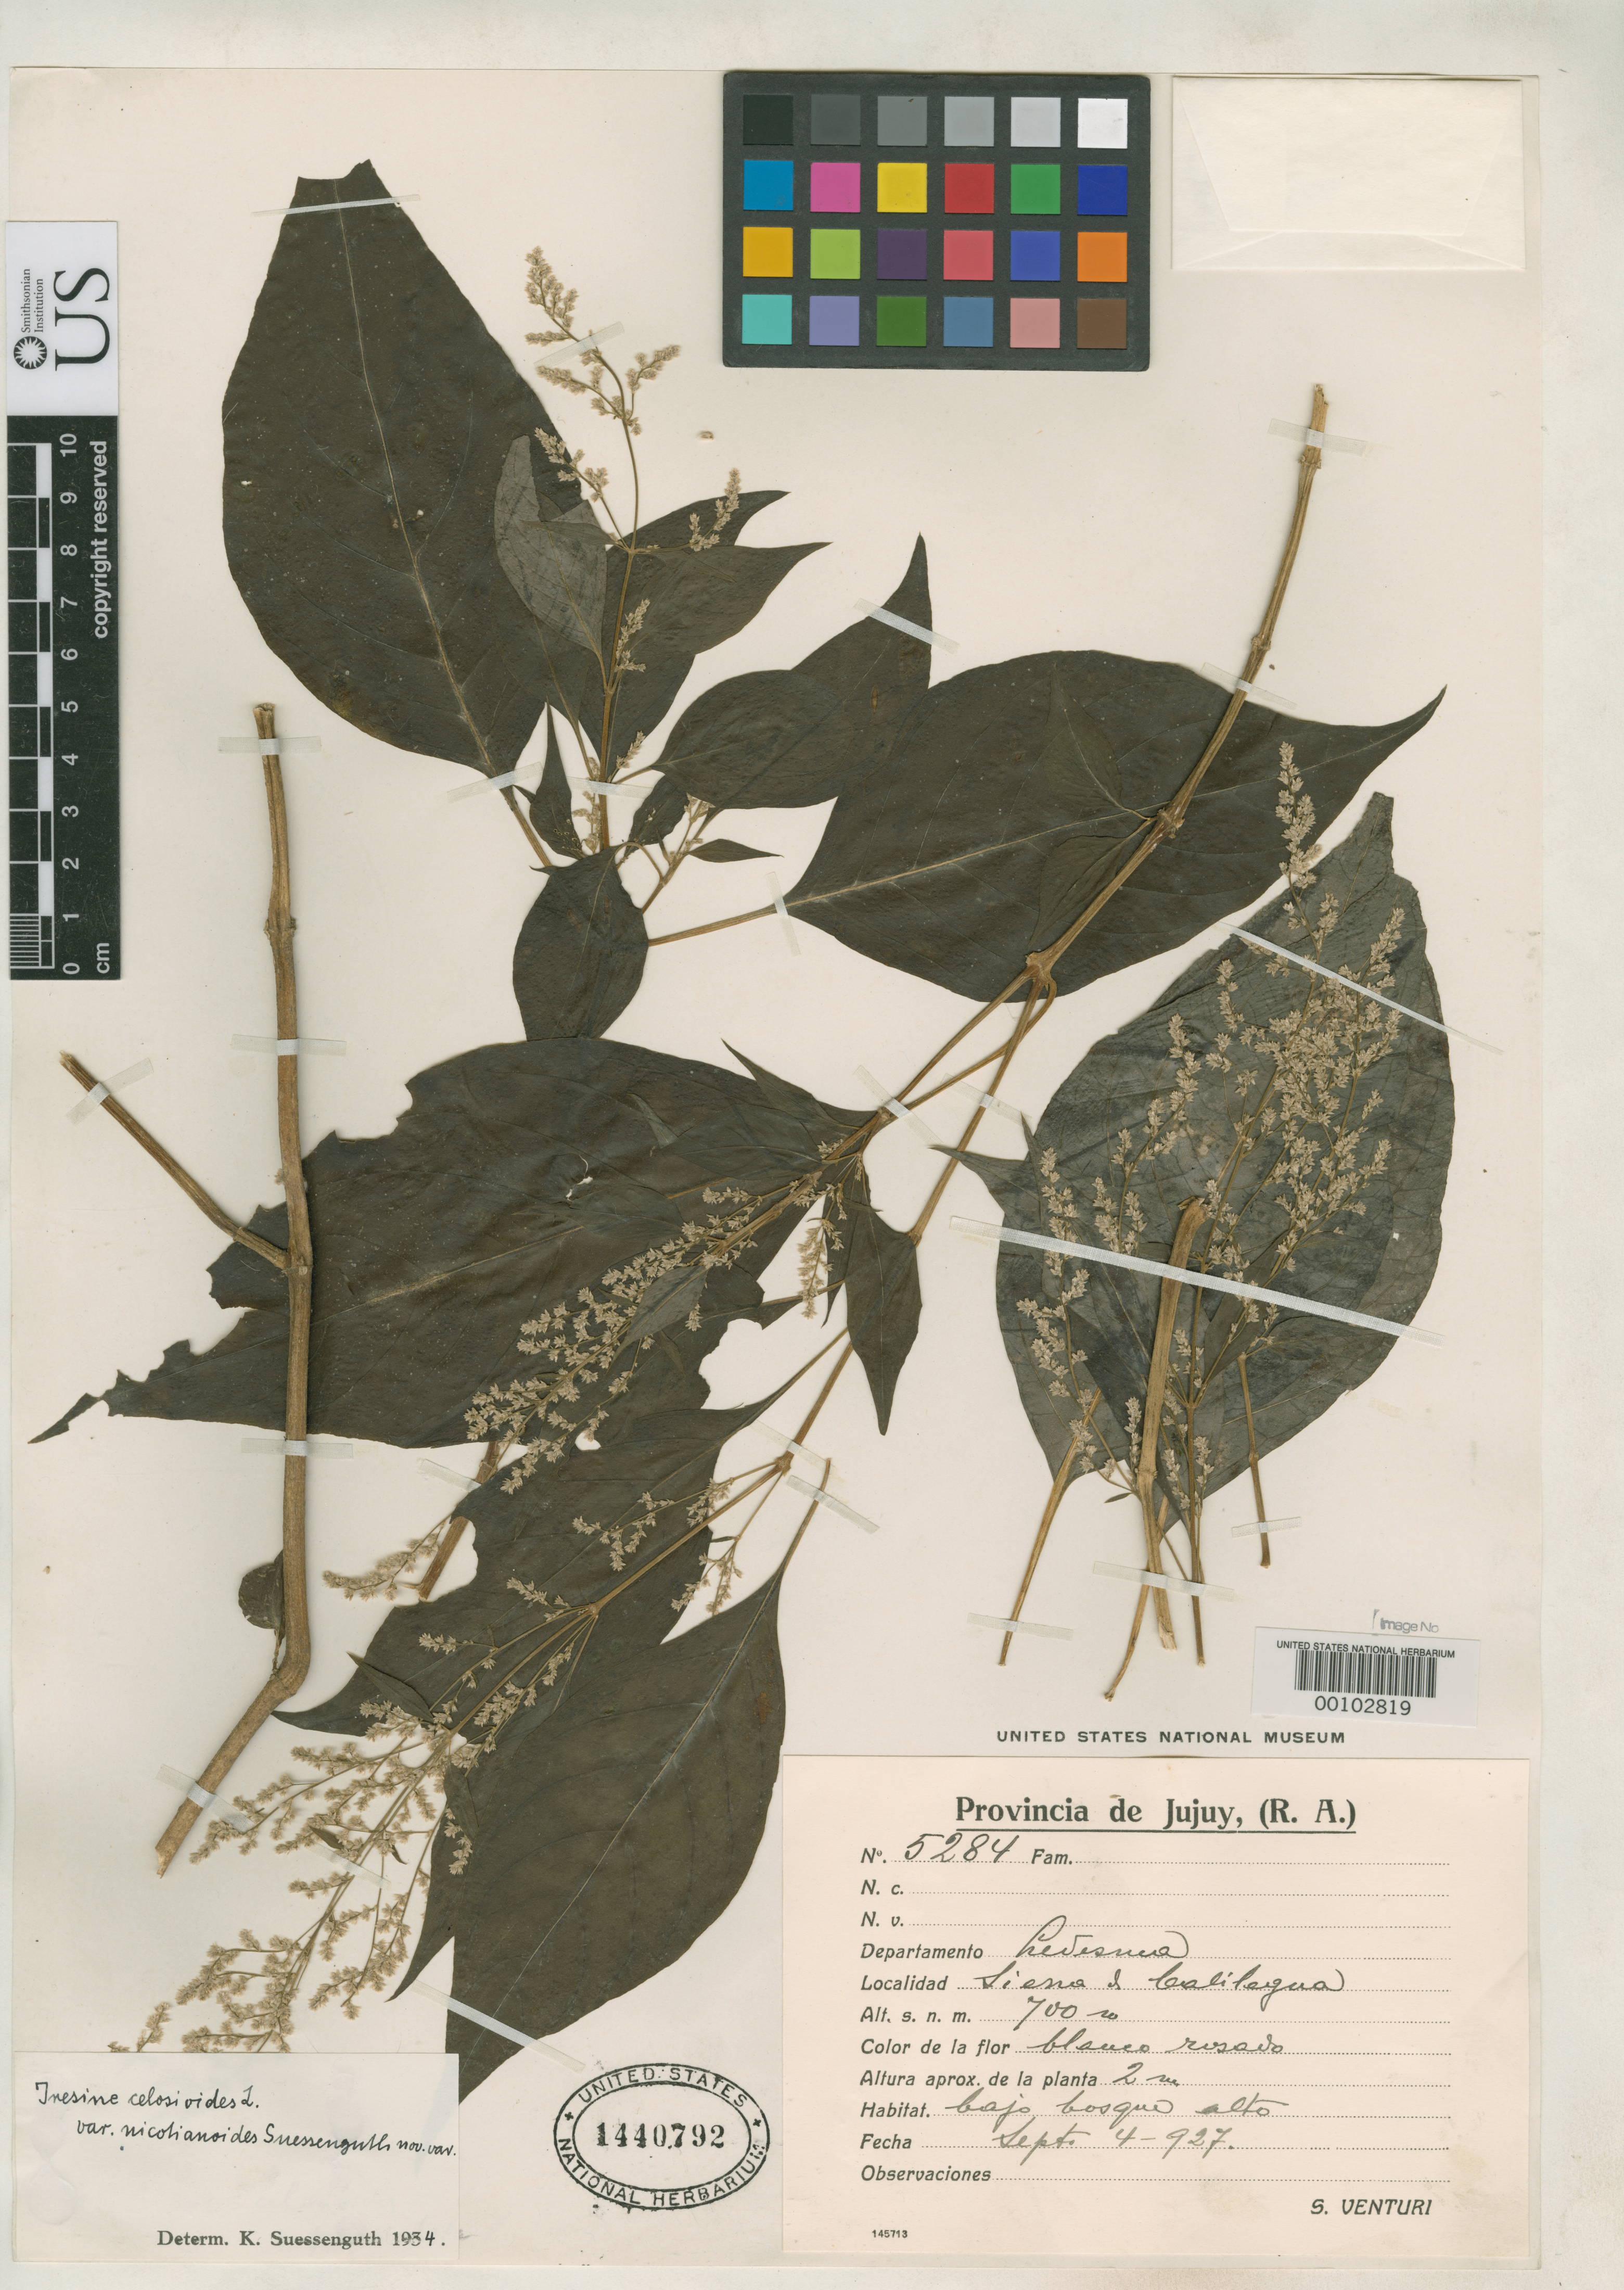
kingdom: Plantae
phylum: Tracheophyta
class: Magnoliopsida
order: Caryophyllales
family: Amaranthaceae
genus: Iresine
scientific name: Iresine celosioides var. nicotianoides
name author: Suess.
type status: Isosyntype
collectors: S. Venturi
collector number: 5284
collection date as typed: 04 Sep 1927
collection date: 1927-09-04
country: Argentina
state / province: Jujuy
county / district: Ledesma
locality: Sierra de Calilegua.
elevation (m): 700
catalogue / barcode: US 1440792